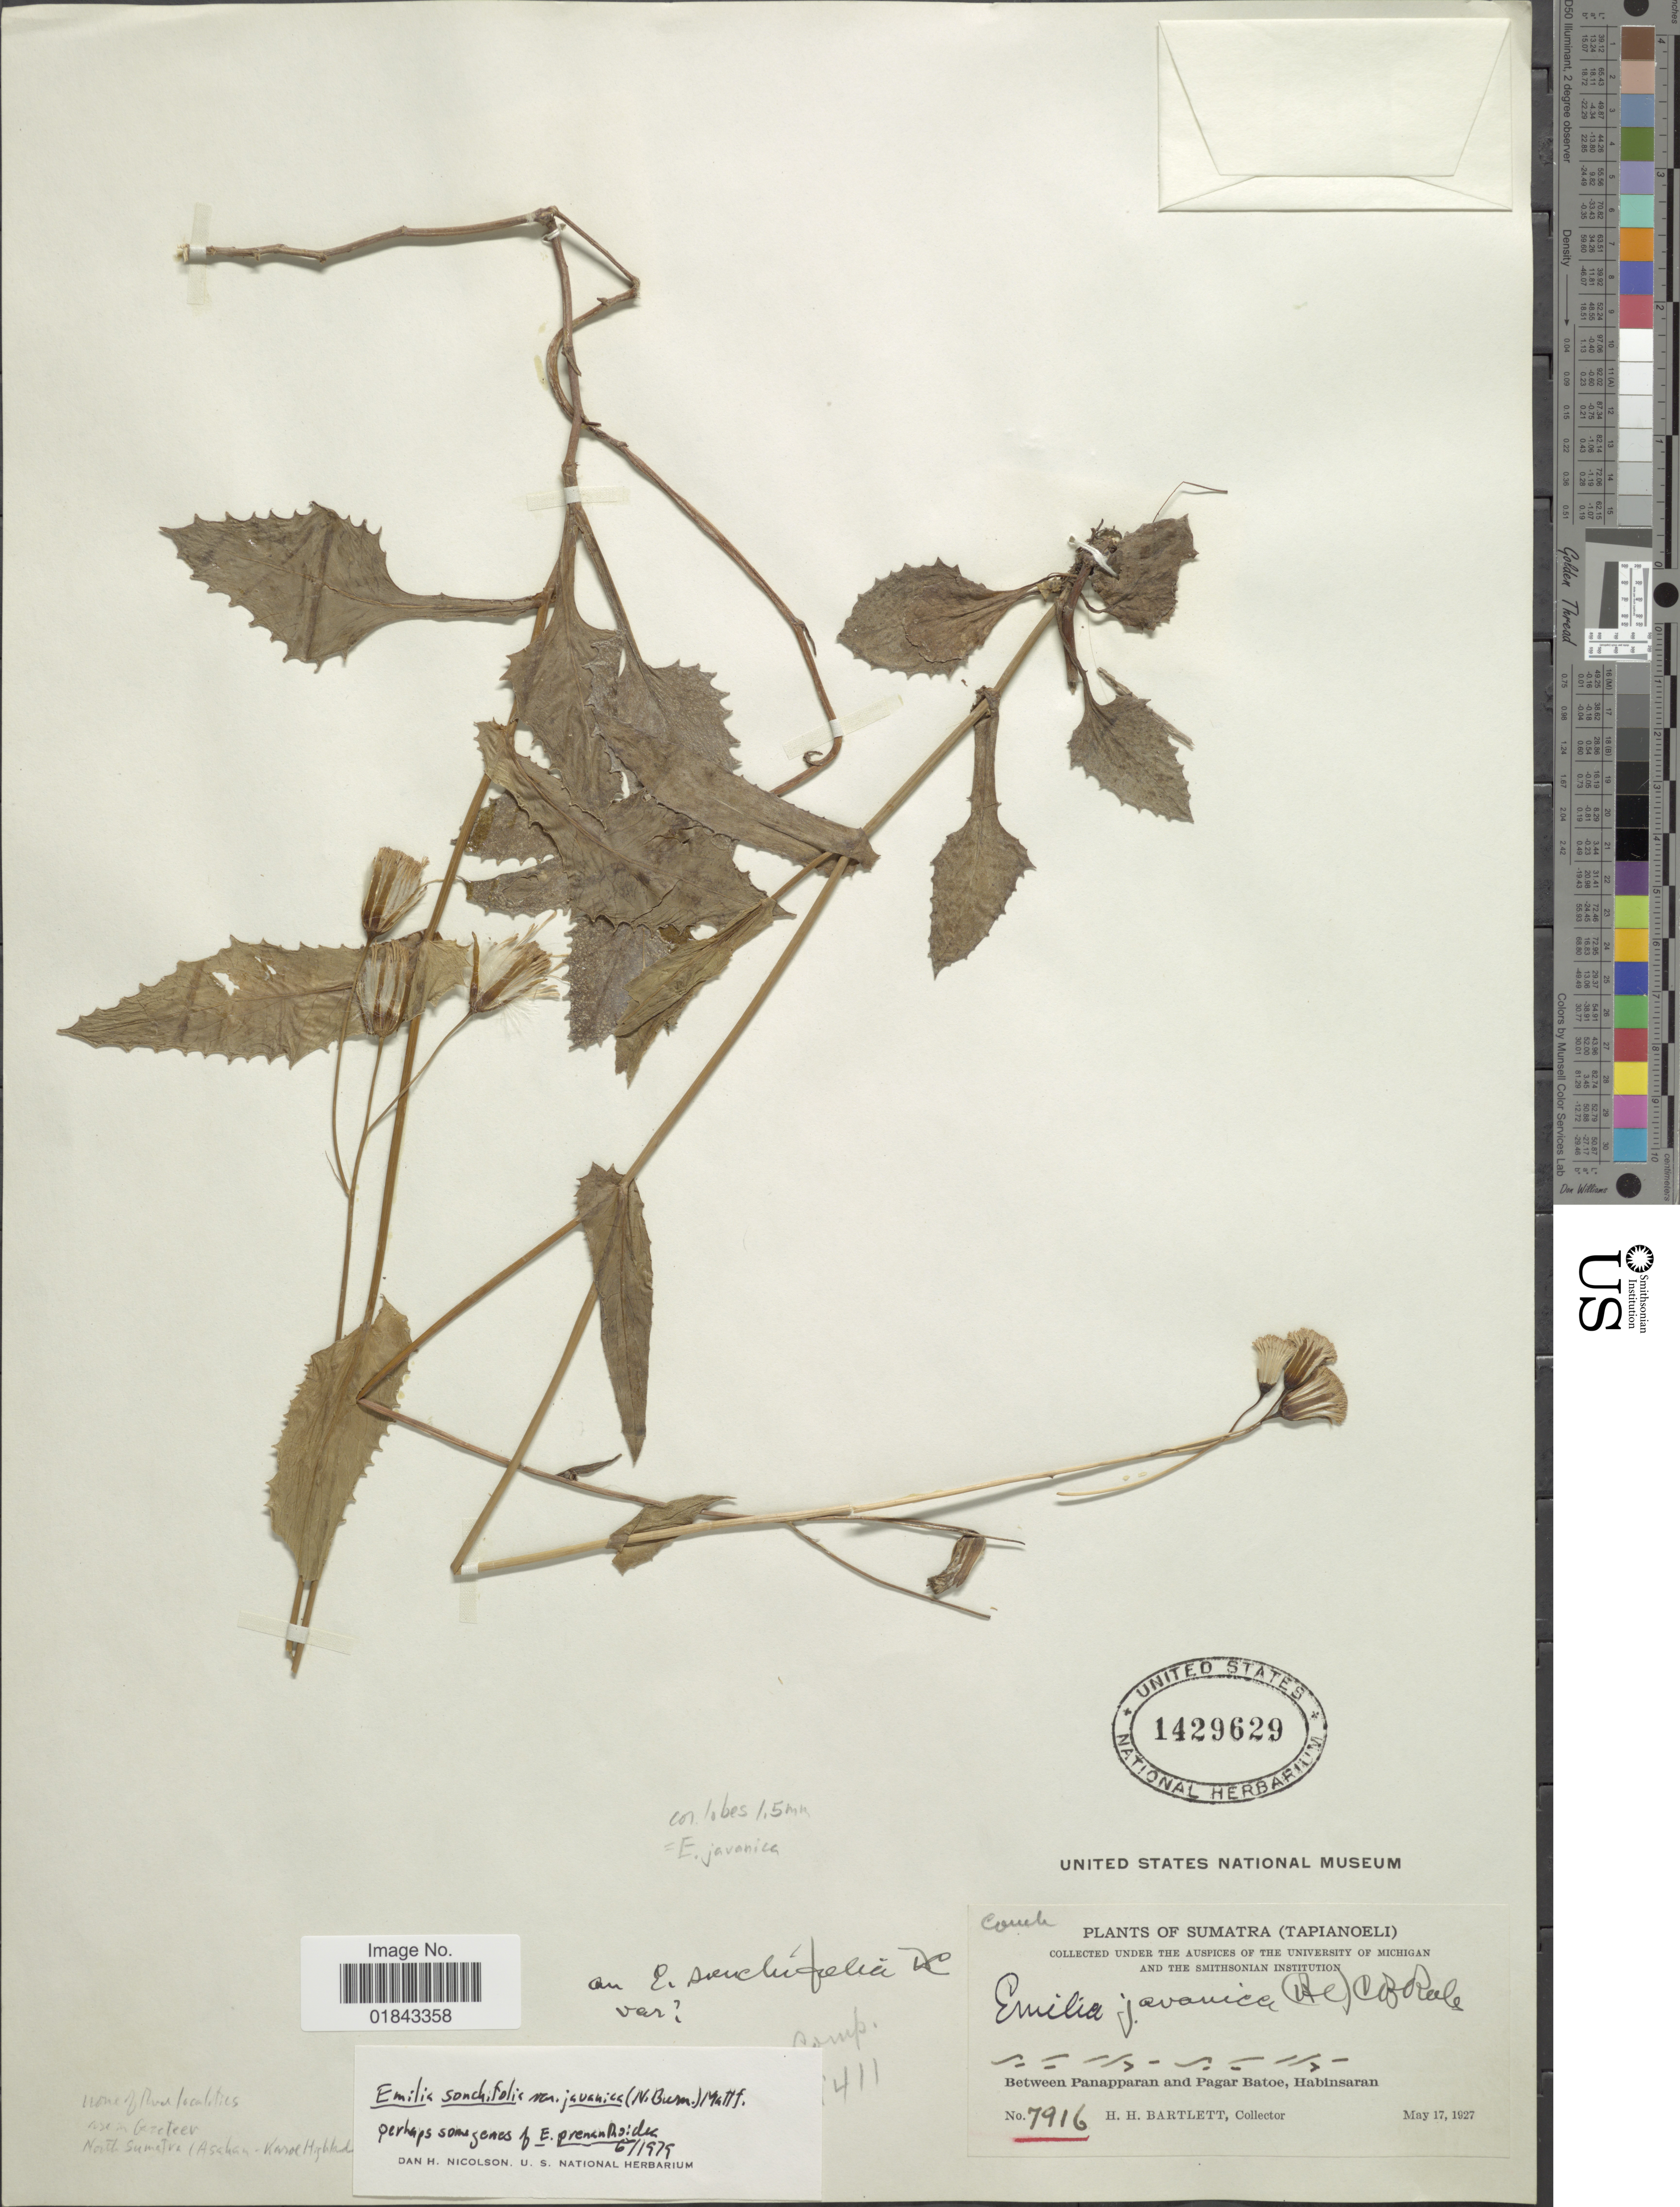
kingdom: Plantae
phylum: Tracheophyta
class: Magnoliopsida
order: Asterales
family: Asteraceae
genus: Emilia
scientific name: Emilia sonchifolia var. javanica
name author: (Burm. f.) Mattf.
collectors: H. H. Bartlett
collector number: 7916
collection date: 1927-05-17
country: Indonesia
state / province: Sumatra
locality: Tapianoeli, between Panapparan and Pagar Batoe, Habinsaran.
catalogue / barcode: US 1429629